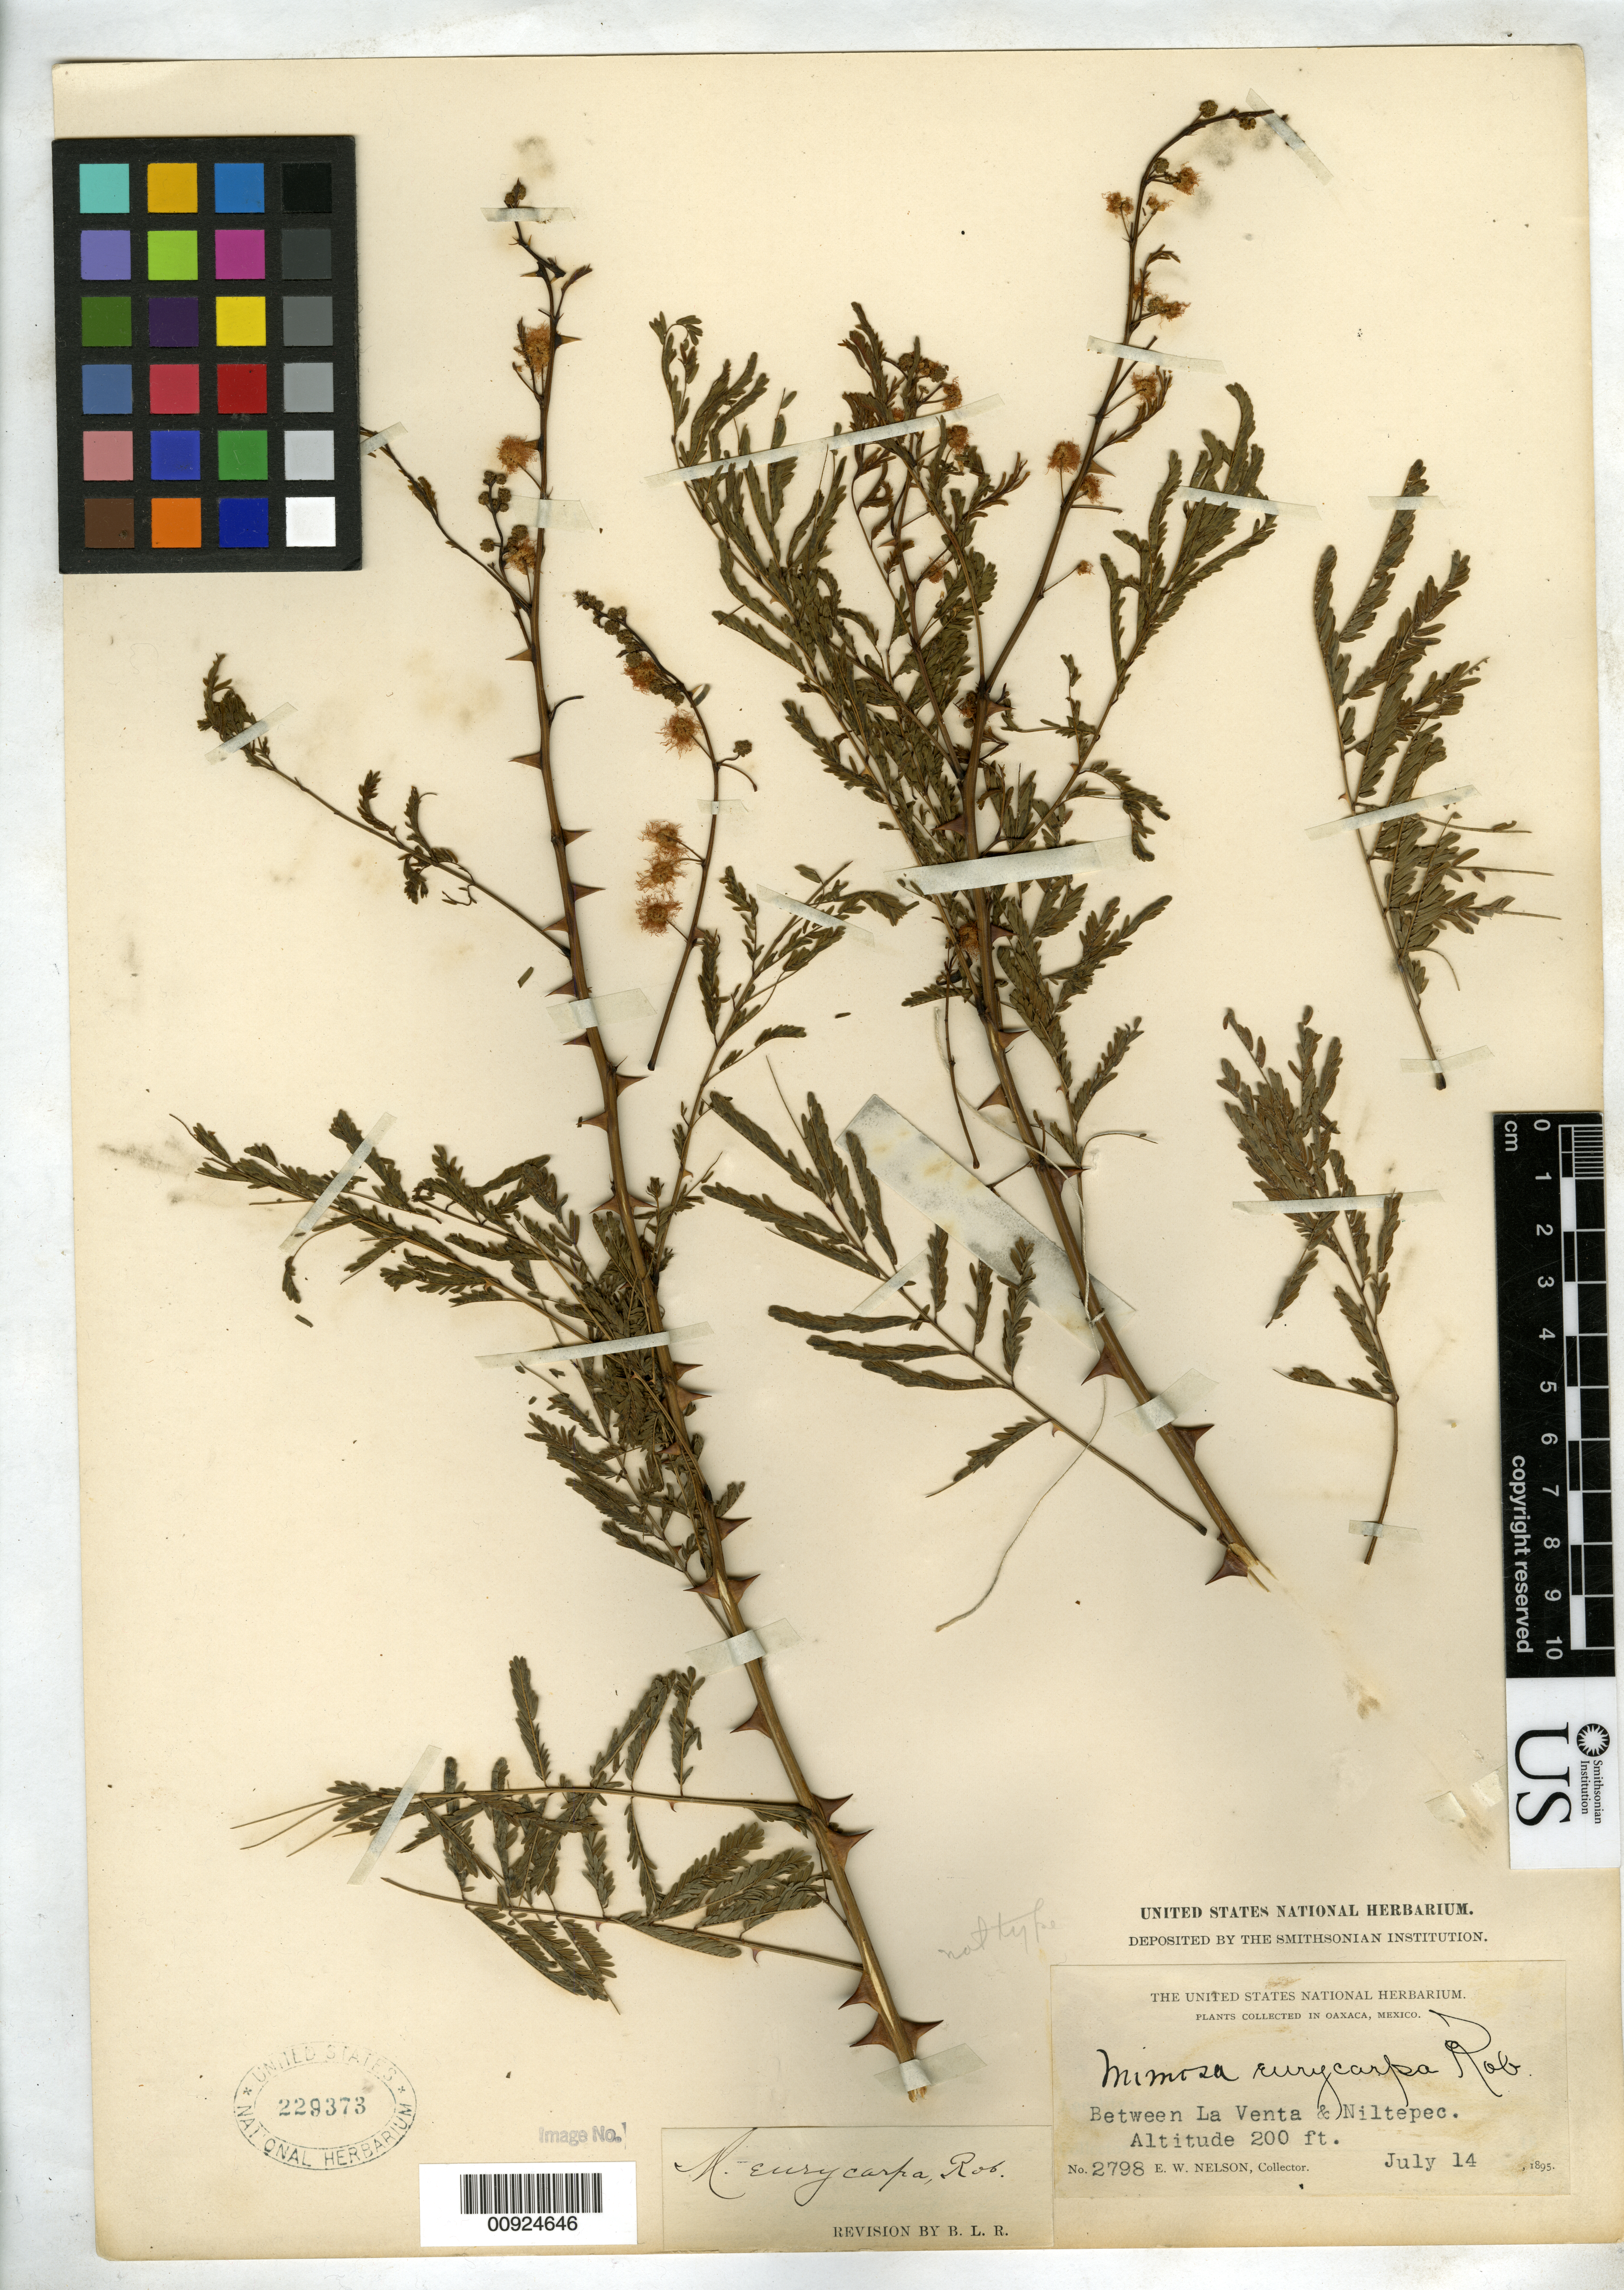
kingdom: Plantae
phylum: Tracheophyta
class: Magnoliopsida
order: Fabales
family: Fabaceae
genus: Mimosa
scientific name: Mimosa eurycarpa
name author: B.L. Rob.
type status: Syntype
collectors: E. W. Nelson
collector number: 2798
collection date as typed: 14 Jul 1895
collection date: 1895-07-14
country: Mexico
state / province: Oaxaca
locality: Between La Venta & Niltepec.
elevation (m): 61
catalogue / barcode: US 229373